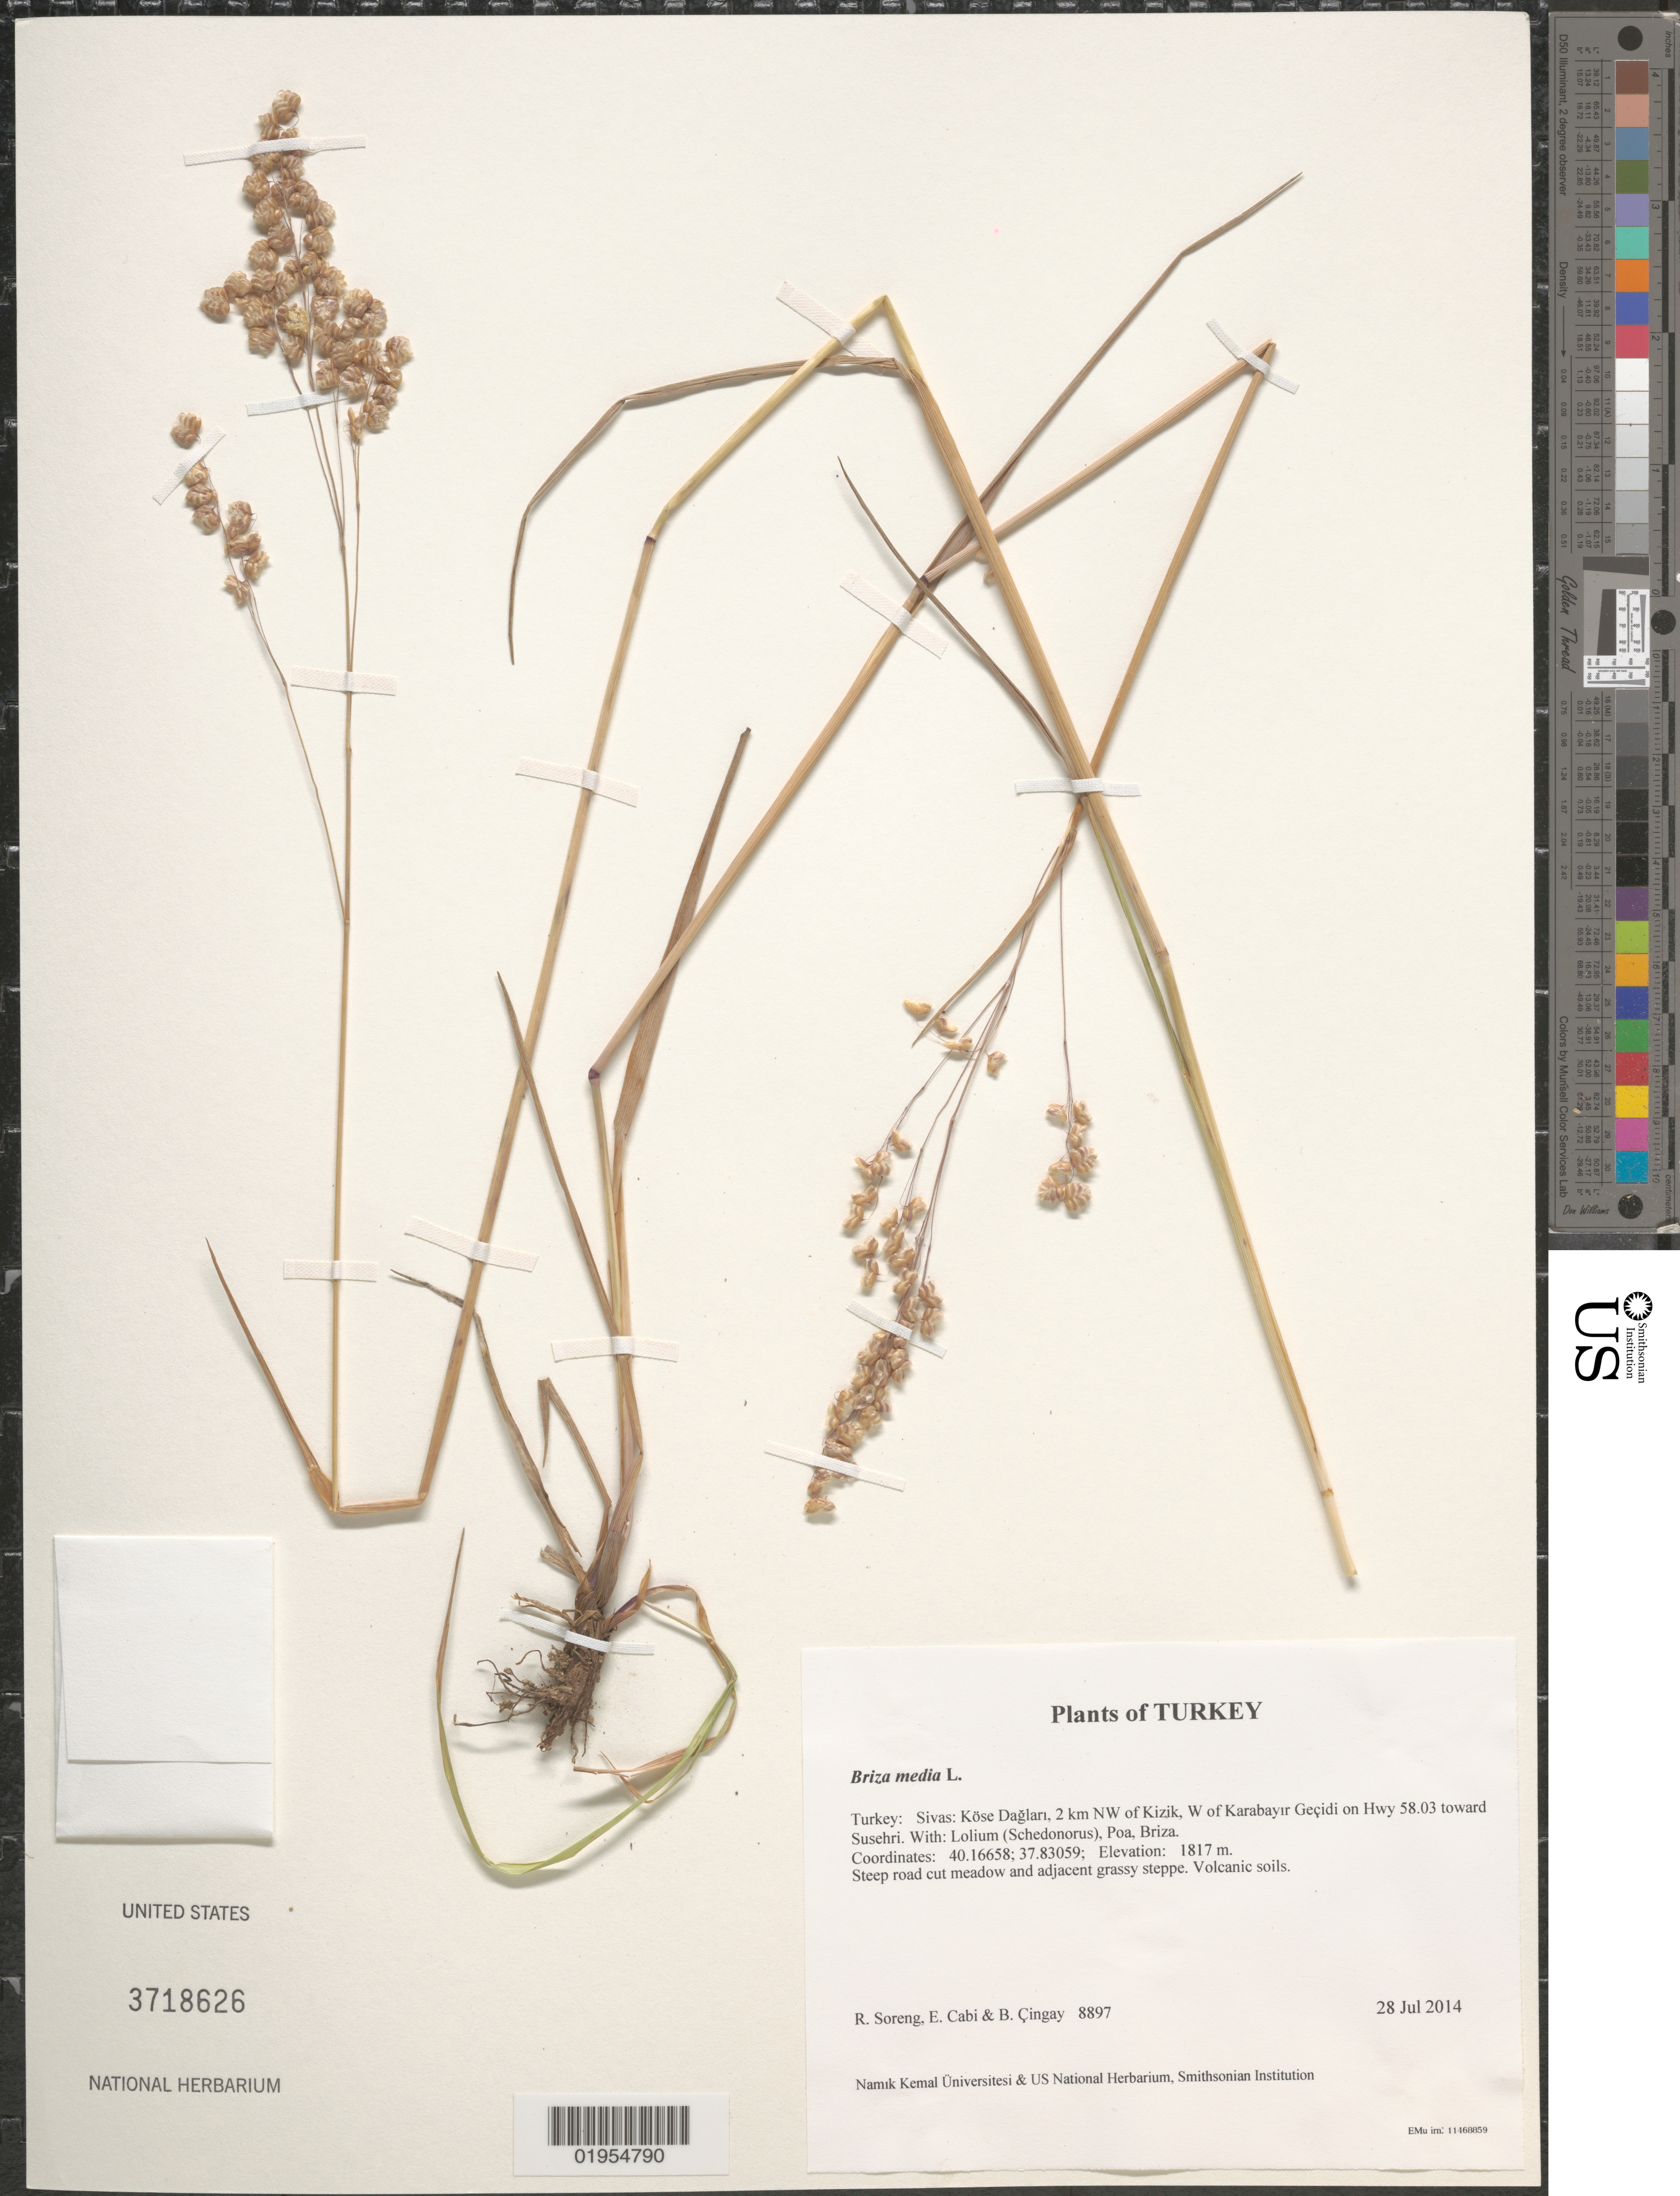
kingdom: Plantae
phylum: Tracheophyta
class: Liliopsida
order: Poales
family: Poaceae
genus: Briza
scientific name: Briza media subsp. media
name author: L.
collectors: R. J. Soreng, E. Cabi & B. Çıngay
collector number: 8897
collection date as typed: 28 Jul 2014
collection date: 2014-07-28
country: Turkey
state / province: Sivas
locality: Kose Daglari, 2 km NW of Kizik, W of Karabayir Pass on Hwy 58.03 toward Susehri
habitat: Steep road cut meadow and adjacent grassy steppe. Volcanic soils.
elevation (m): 1817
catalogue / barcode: US 3718926